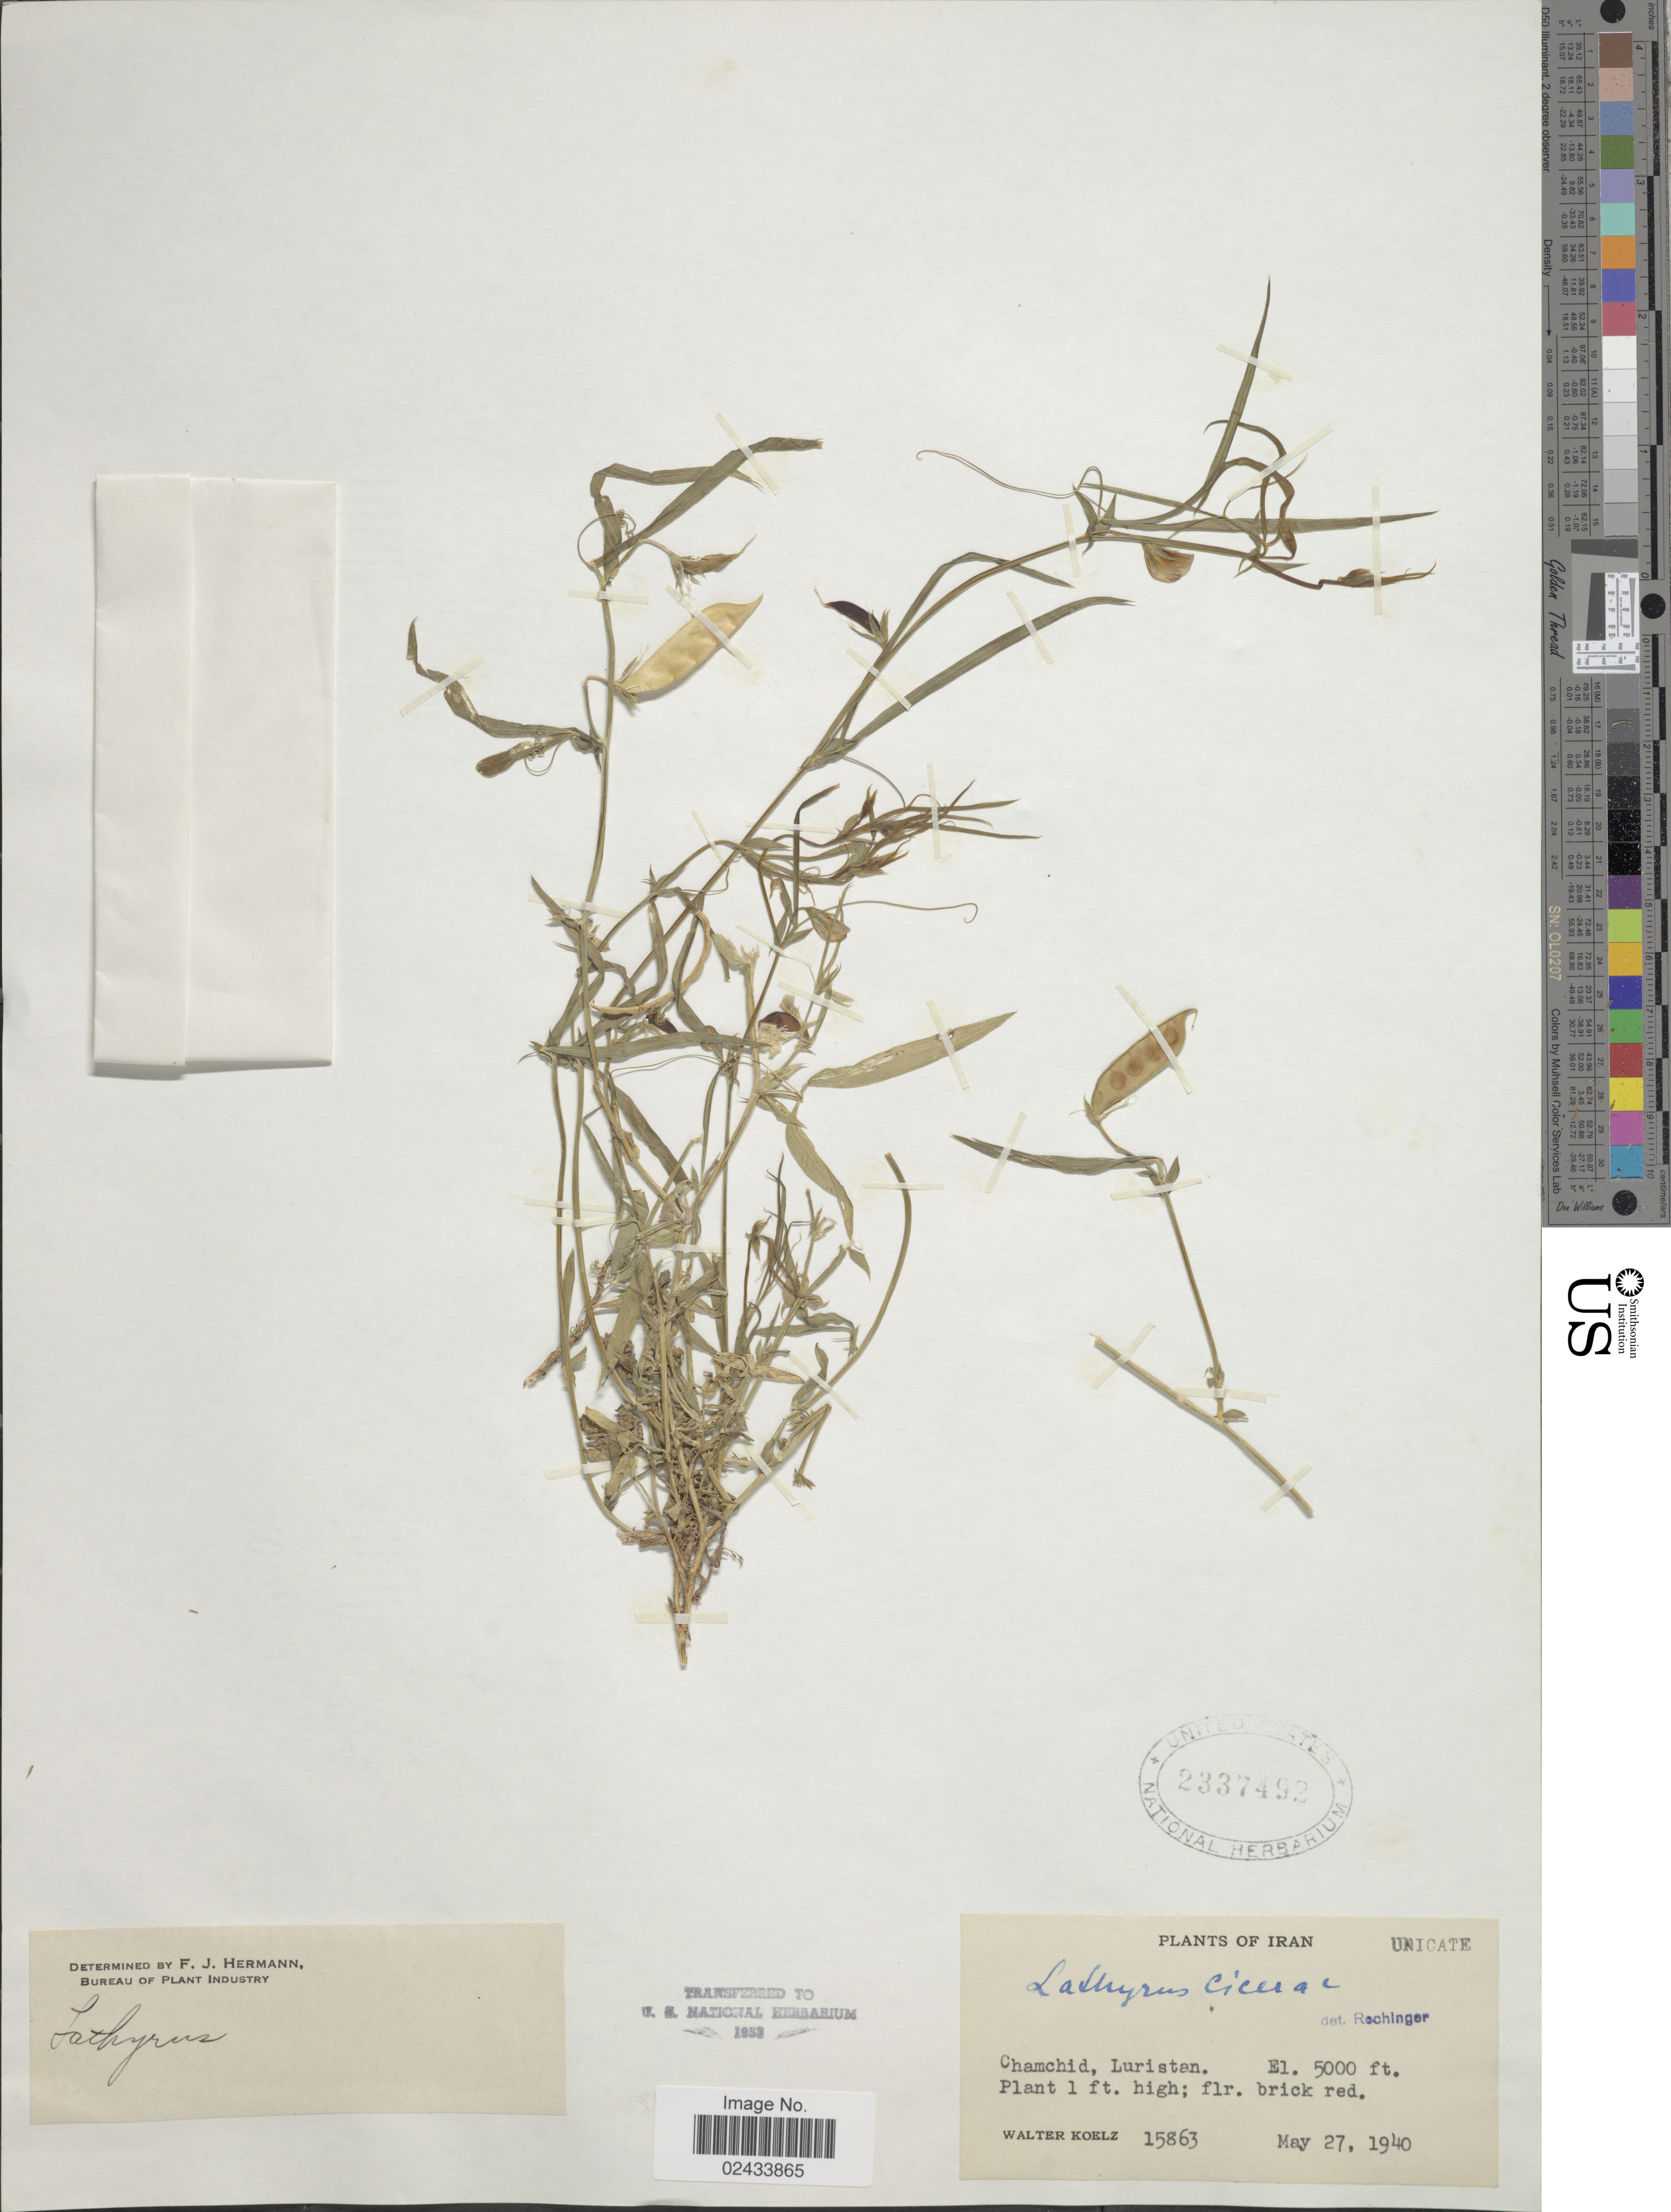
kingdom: Plantae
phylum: Tracheophyta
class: Magnoliopsida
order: Fabales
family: Fabaceae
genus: Lathyrus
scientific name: Lathyrus cicera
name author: L.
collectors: W. N. Koelz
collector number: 15863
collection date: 1940-05-27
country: Iran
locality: Chamchid, Luristan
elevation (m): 1524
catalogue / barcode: US 2337492